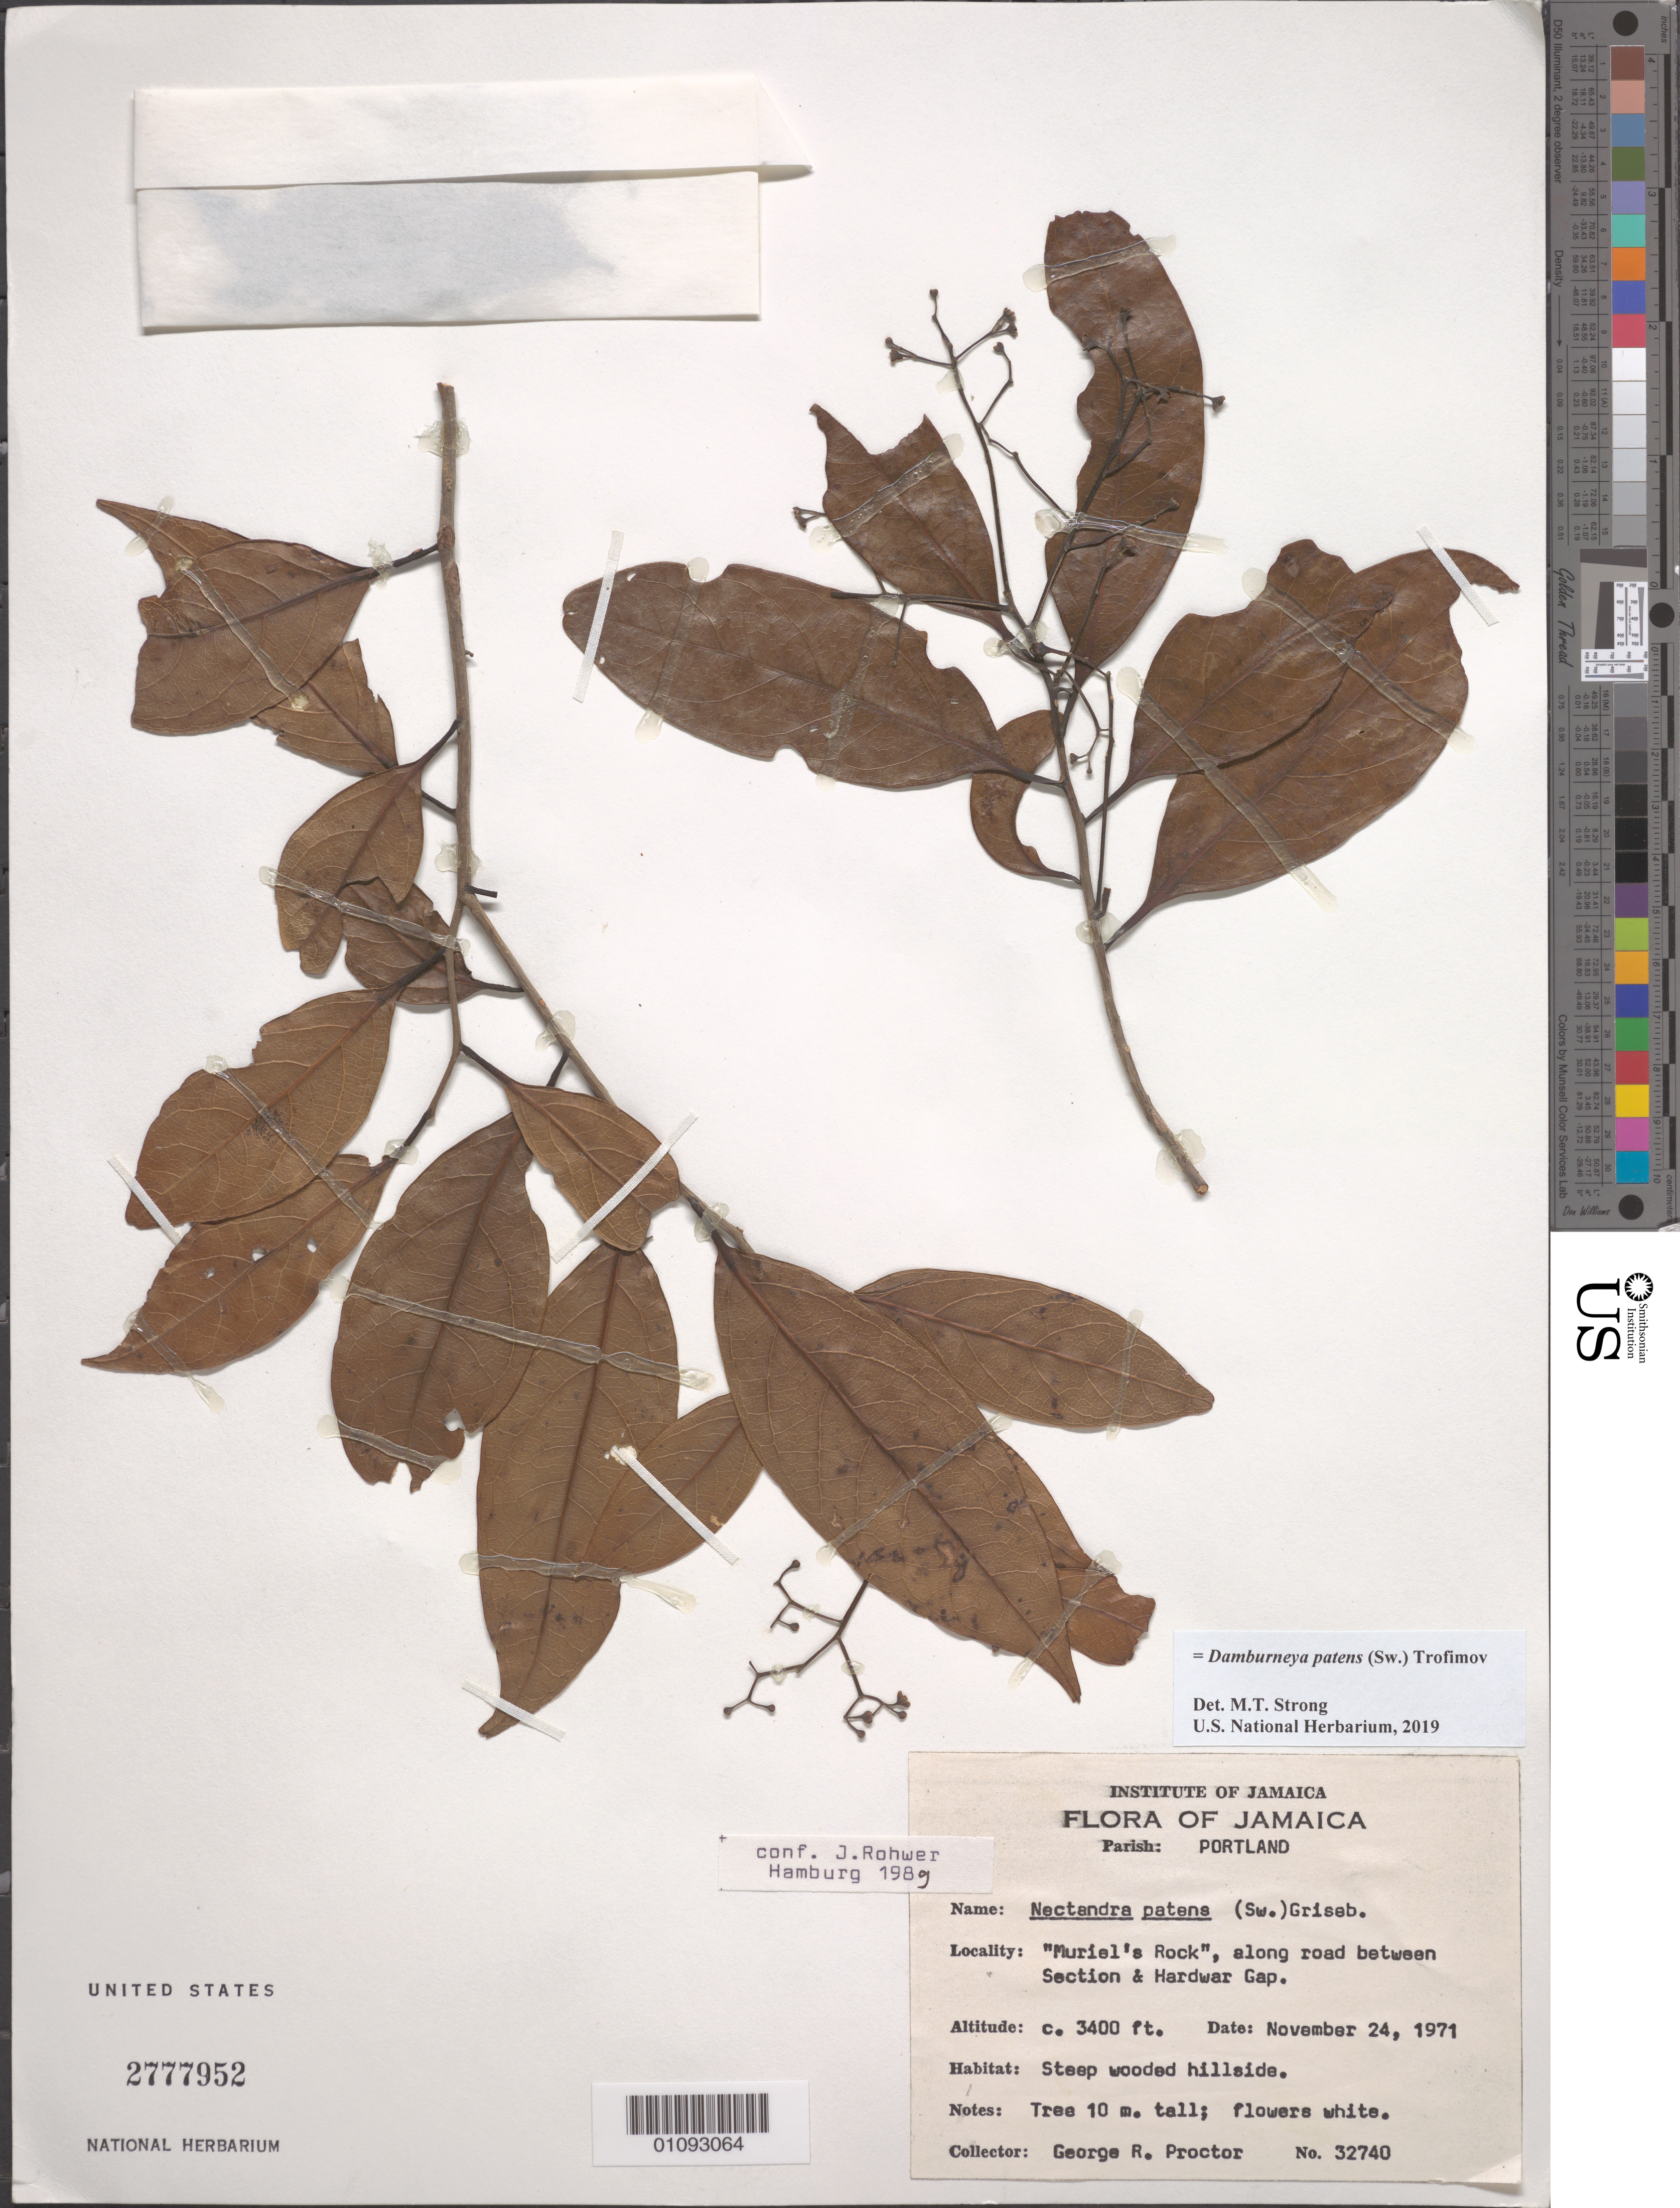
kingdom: Plantae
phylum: Tracheophyta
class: Magnoliopsida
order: Laurales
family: Lauraceae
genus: Damburneya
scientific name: Damburneya patens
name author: (Sw.) Trofimov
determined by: Strong, M. T., (US), Smithsonian Institution - National Museum of Natural History (UNITED STATES)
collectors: G. R. Proctor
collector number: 32740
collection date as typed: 24 Nov 1971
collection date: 1971-11-24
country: Jamaica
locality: Between Section and Hardwar Gap.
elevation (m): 1036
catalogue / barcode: US 2777952